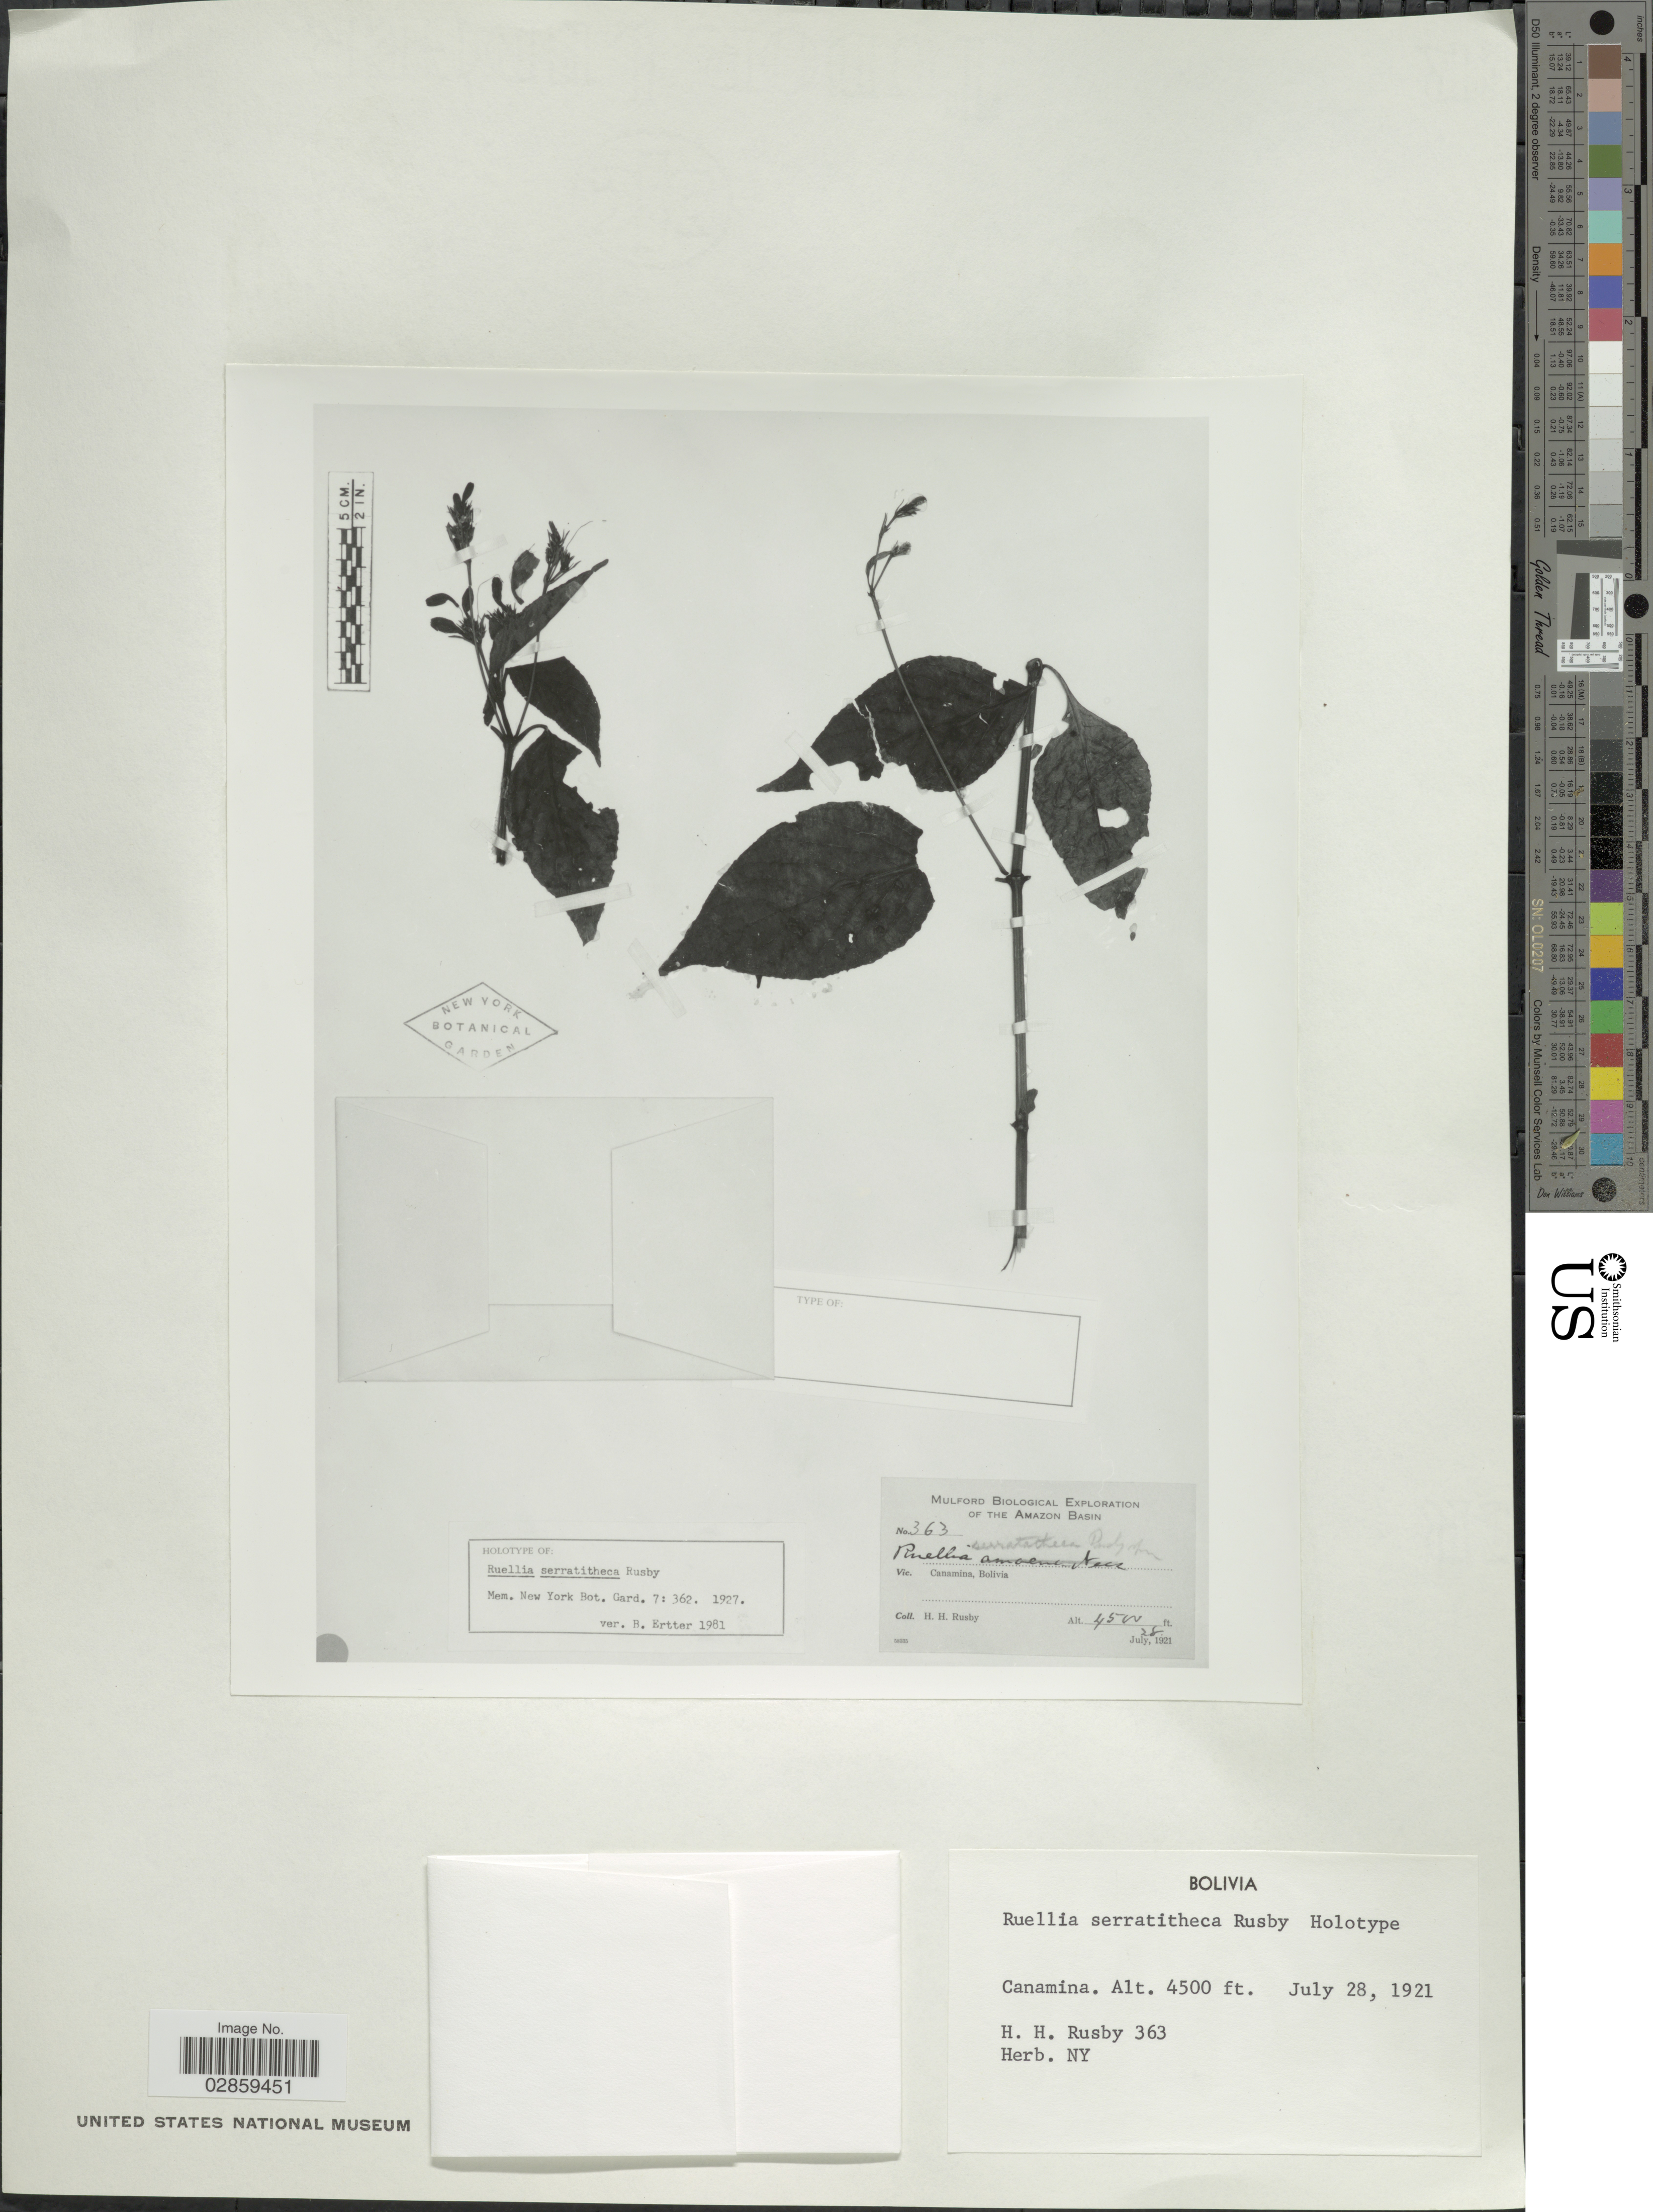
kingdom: Plantae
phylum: Tracheophyta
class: Magnoliopsida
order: Lamiales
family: Acanthaceae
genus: Ruellia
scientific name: Ruellia brevifolia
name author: (Pohl) C. Ezcurra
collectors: H. H. Rusby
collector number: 363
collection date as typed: July 28, 1921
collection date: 1921-07-28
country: Bolivia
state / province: La Paz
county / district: Inquisivi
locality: Cañamina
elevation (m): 1372